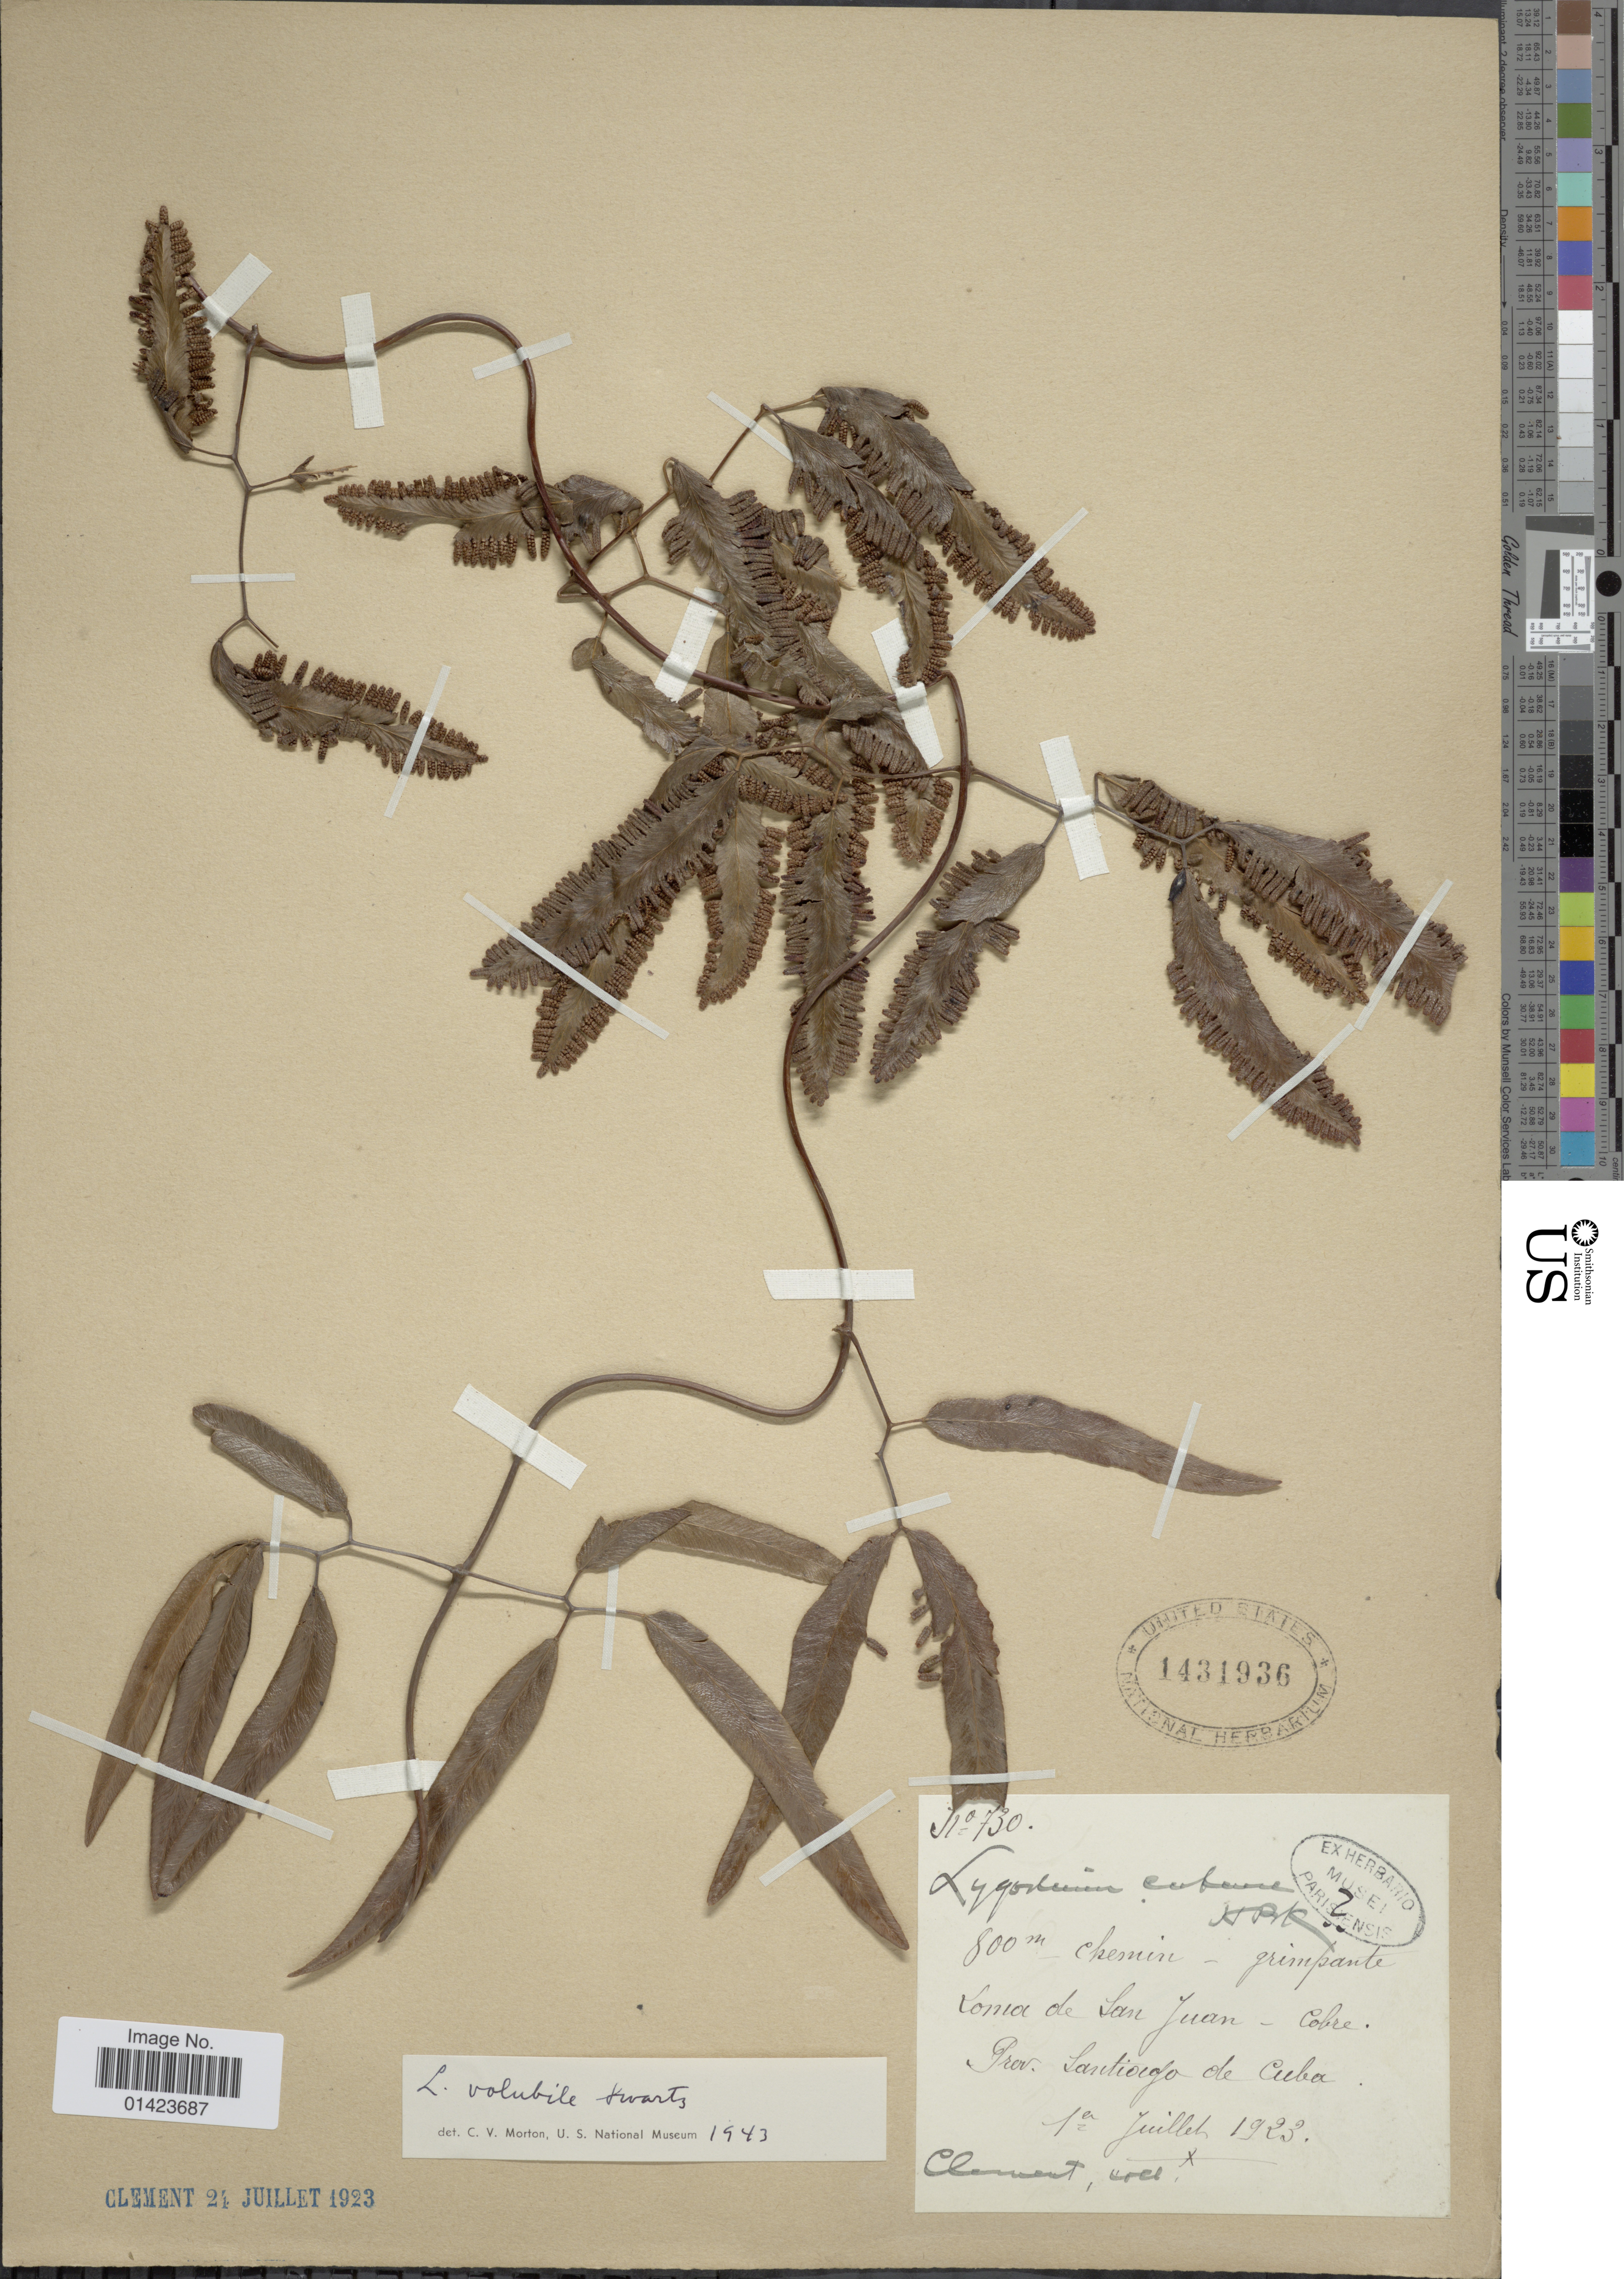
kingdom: Plantae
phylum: Tracheophyta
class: Polypodiopsida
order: Schizaeales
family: Lygodiaceae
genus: Lygodium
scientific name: Lygodium volubile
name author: Sw.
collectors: -. Clement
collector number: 730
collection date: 1923-07-01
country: Cuba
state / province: Santiago de Cuba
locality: Loma de San Juan-Cobre, Prov. Santiago de Cuba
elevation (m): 800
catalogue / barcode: US 1431936